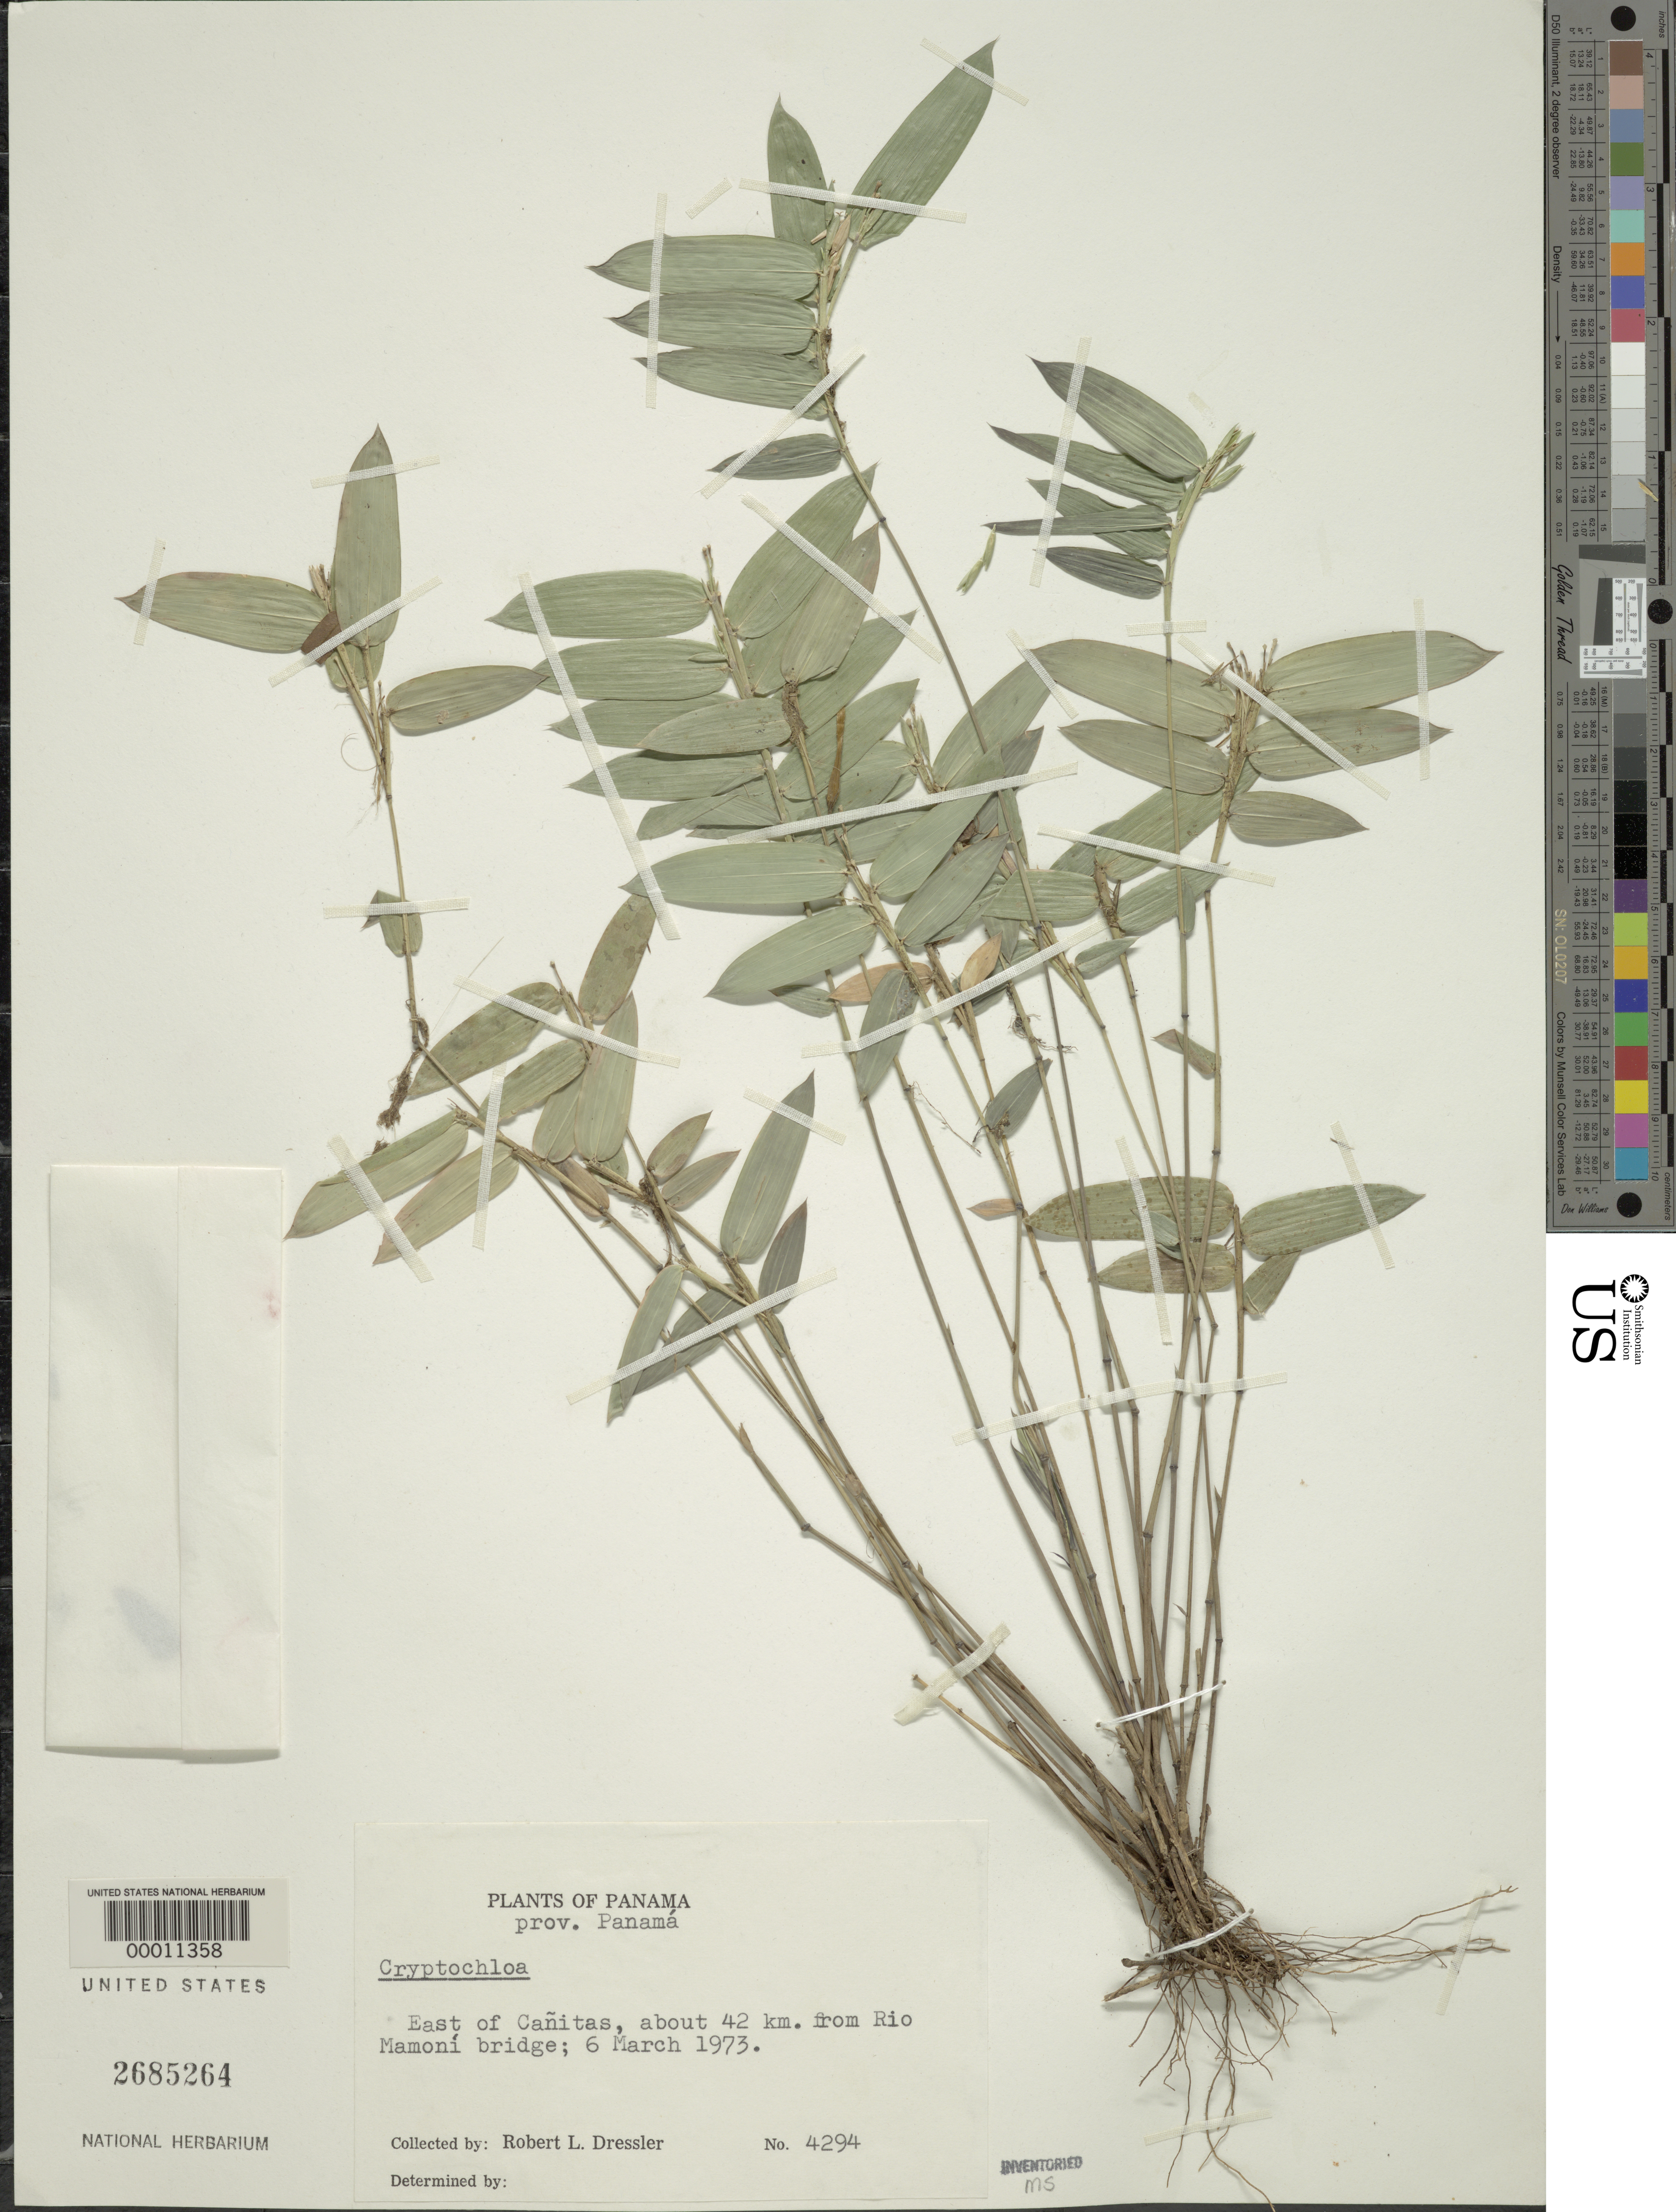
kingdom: Plantae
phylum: Tracheophyta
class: Liliopsida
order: Poales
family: Poaceae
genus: Cryptochloa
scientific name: Cryptochloa variana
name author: Swallen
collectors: R. Dressler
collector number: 4294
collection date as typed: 06 Mar 1973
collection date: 1973-03-06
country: Panama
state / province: Panamá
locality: Canitas, Rio Mamoni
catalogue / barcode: US 2685264